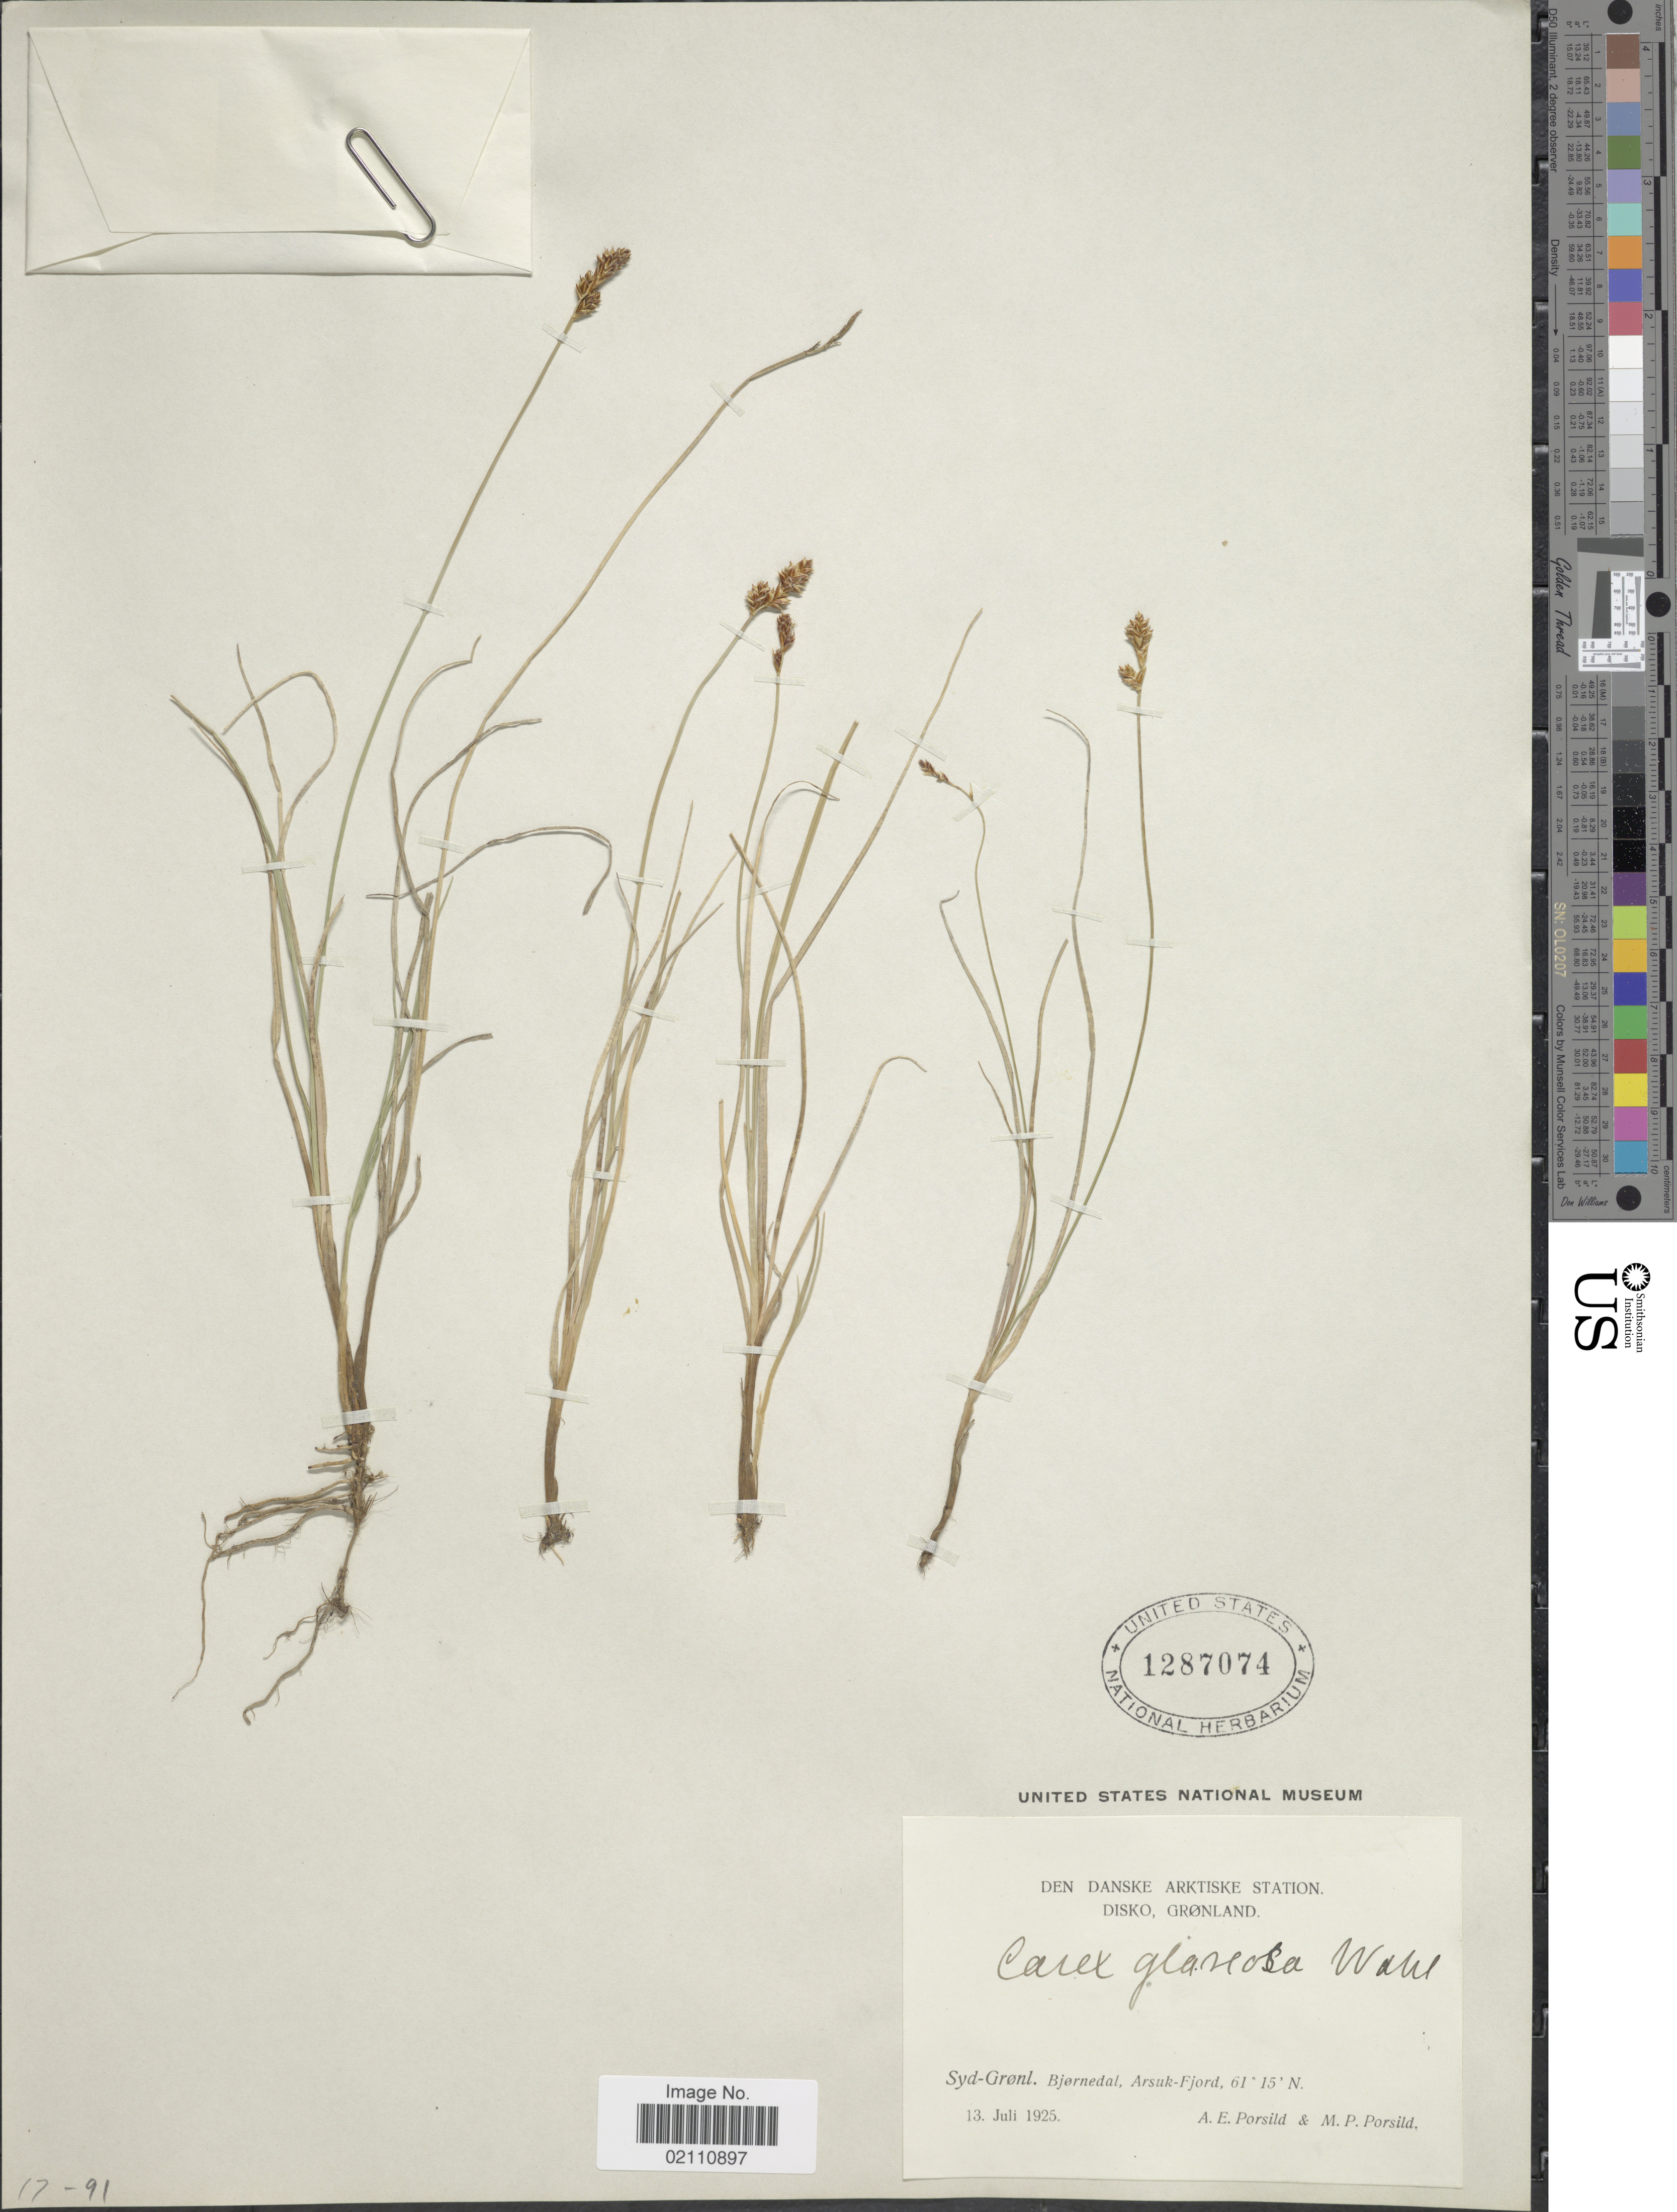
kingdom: Plantae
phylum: Tracheophyta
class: Liliopsida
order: Poales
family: Cyperaceae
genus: Carex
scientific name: Carex glareosa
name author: Schkuhr ex Wahlenb.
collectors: A. E. Porsild & M. P. Porsild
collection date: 1925-07-13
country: Greenland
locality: Den Danske Arktiske Station, Disko, Syd-Gronl., Bjornedal, Arsuk-Fjord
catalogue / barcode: US 1287074